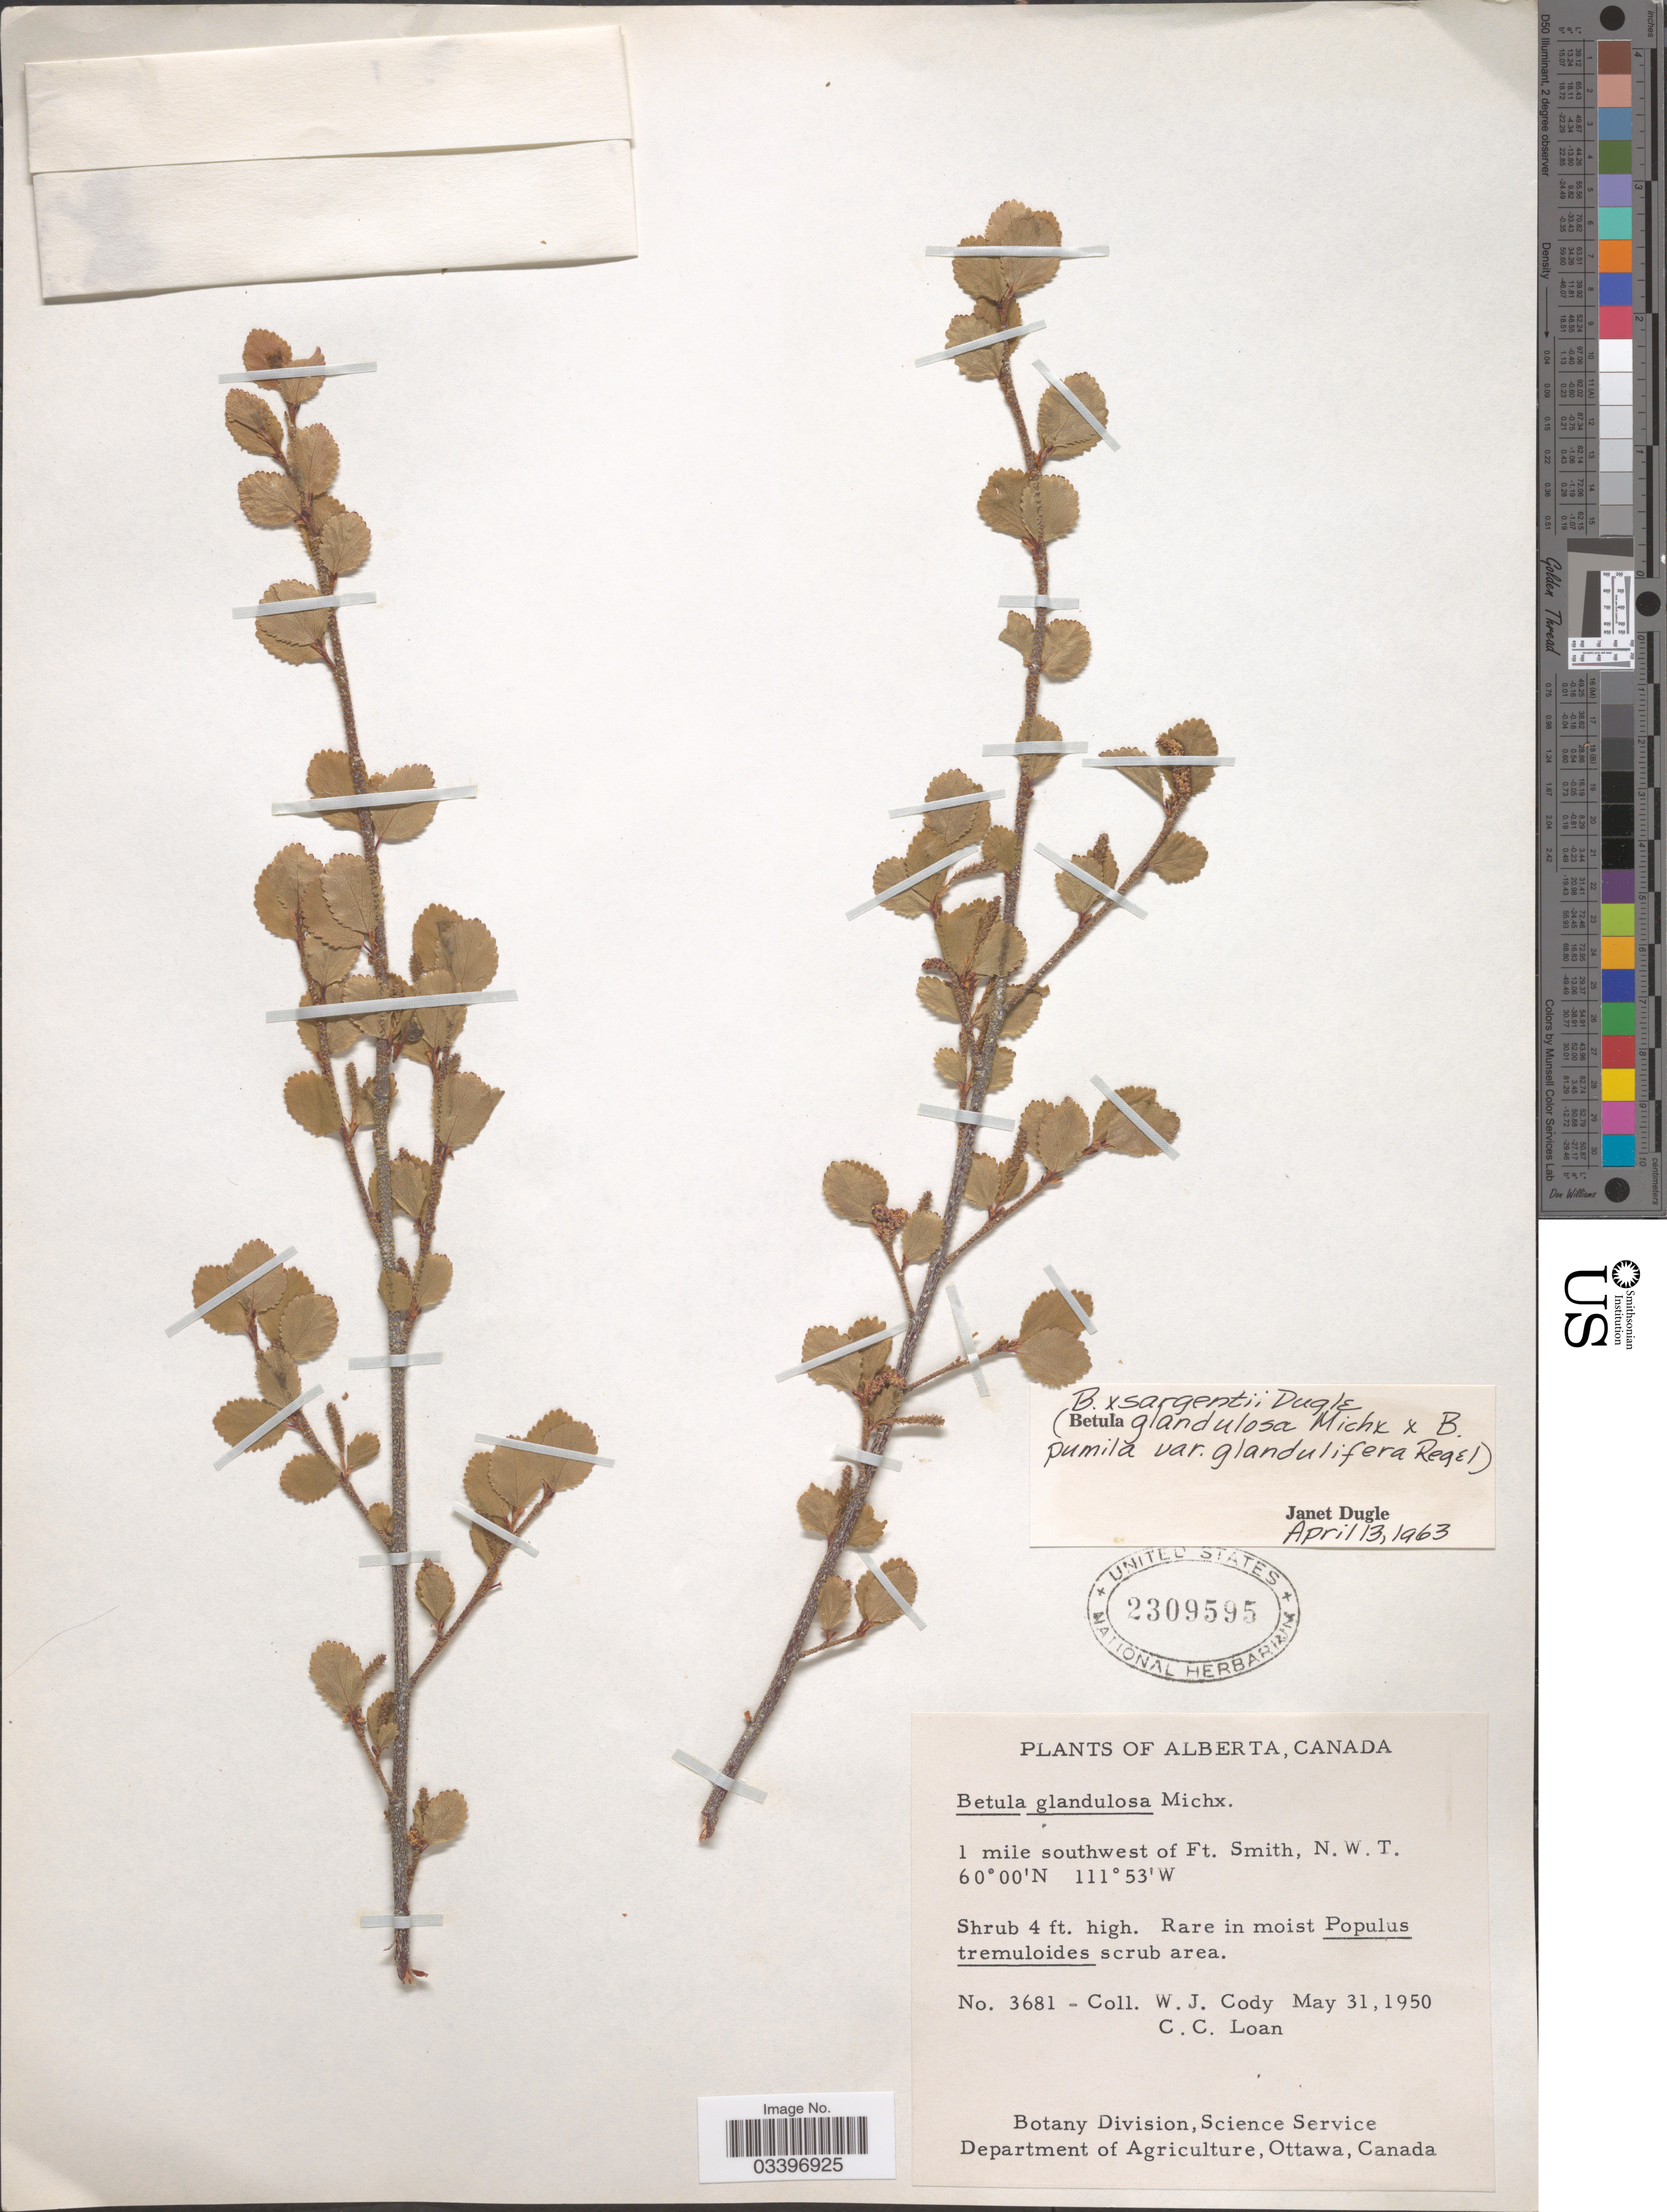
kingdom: Plantae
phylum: Tracheophyta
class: Magnoliopsida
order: Fagales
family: Betulaceae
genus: Betula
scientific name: Betula x sargentii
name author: Dugle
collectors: W. Cody & C. Loan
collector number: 3681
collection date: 1950-05-31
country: Canada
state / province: Alberta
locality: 1 mile southwest of Ft. Smith, N.W.T.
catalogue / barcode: US 2309595